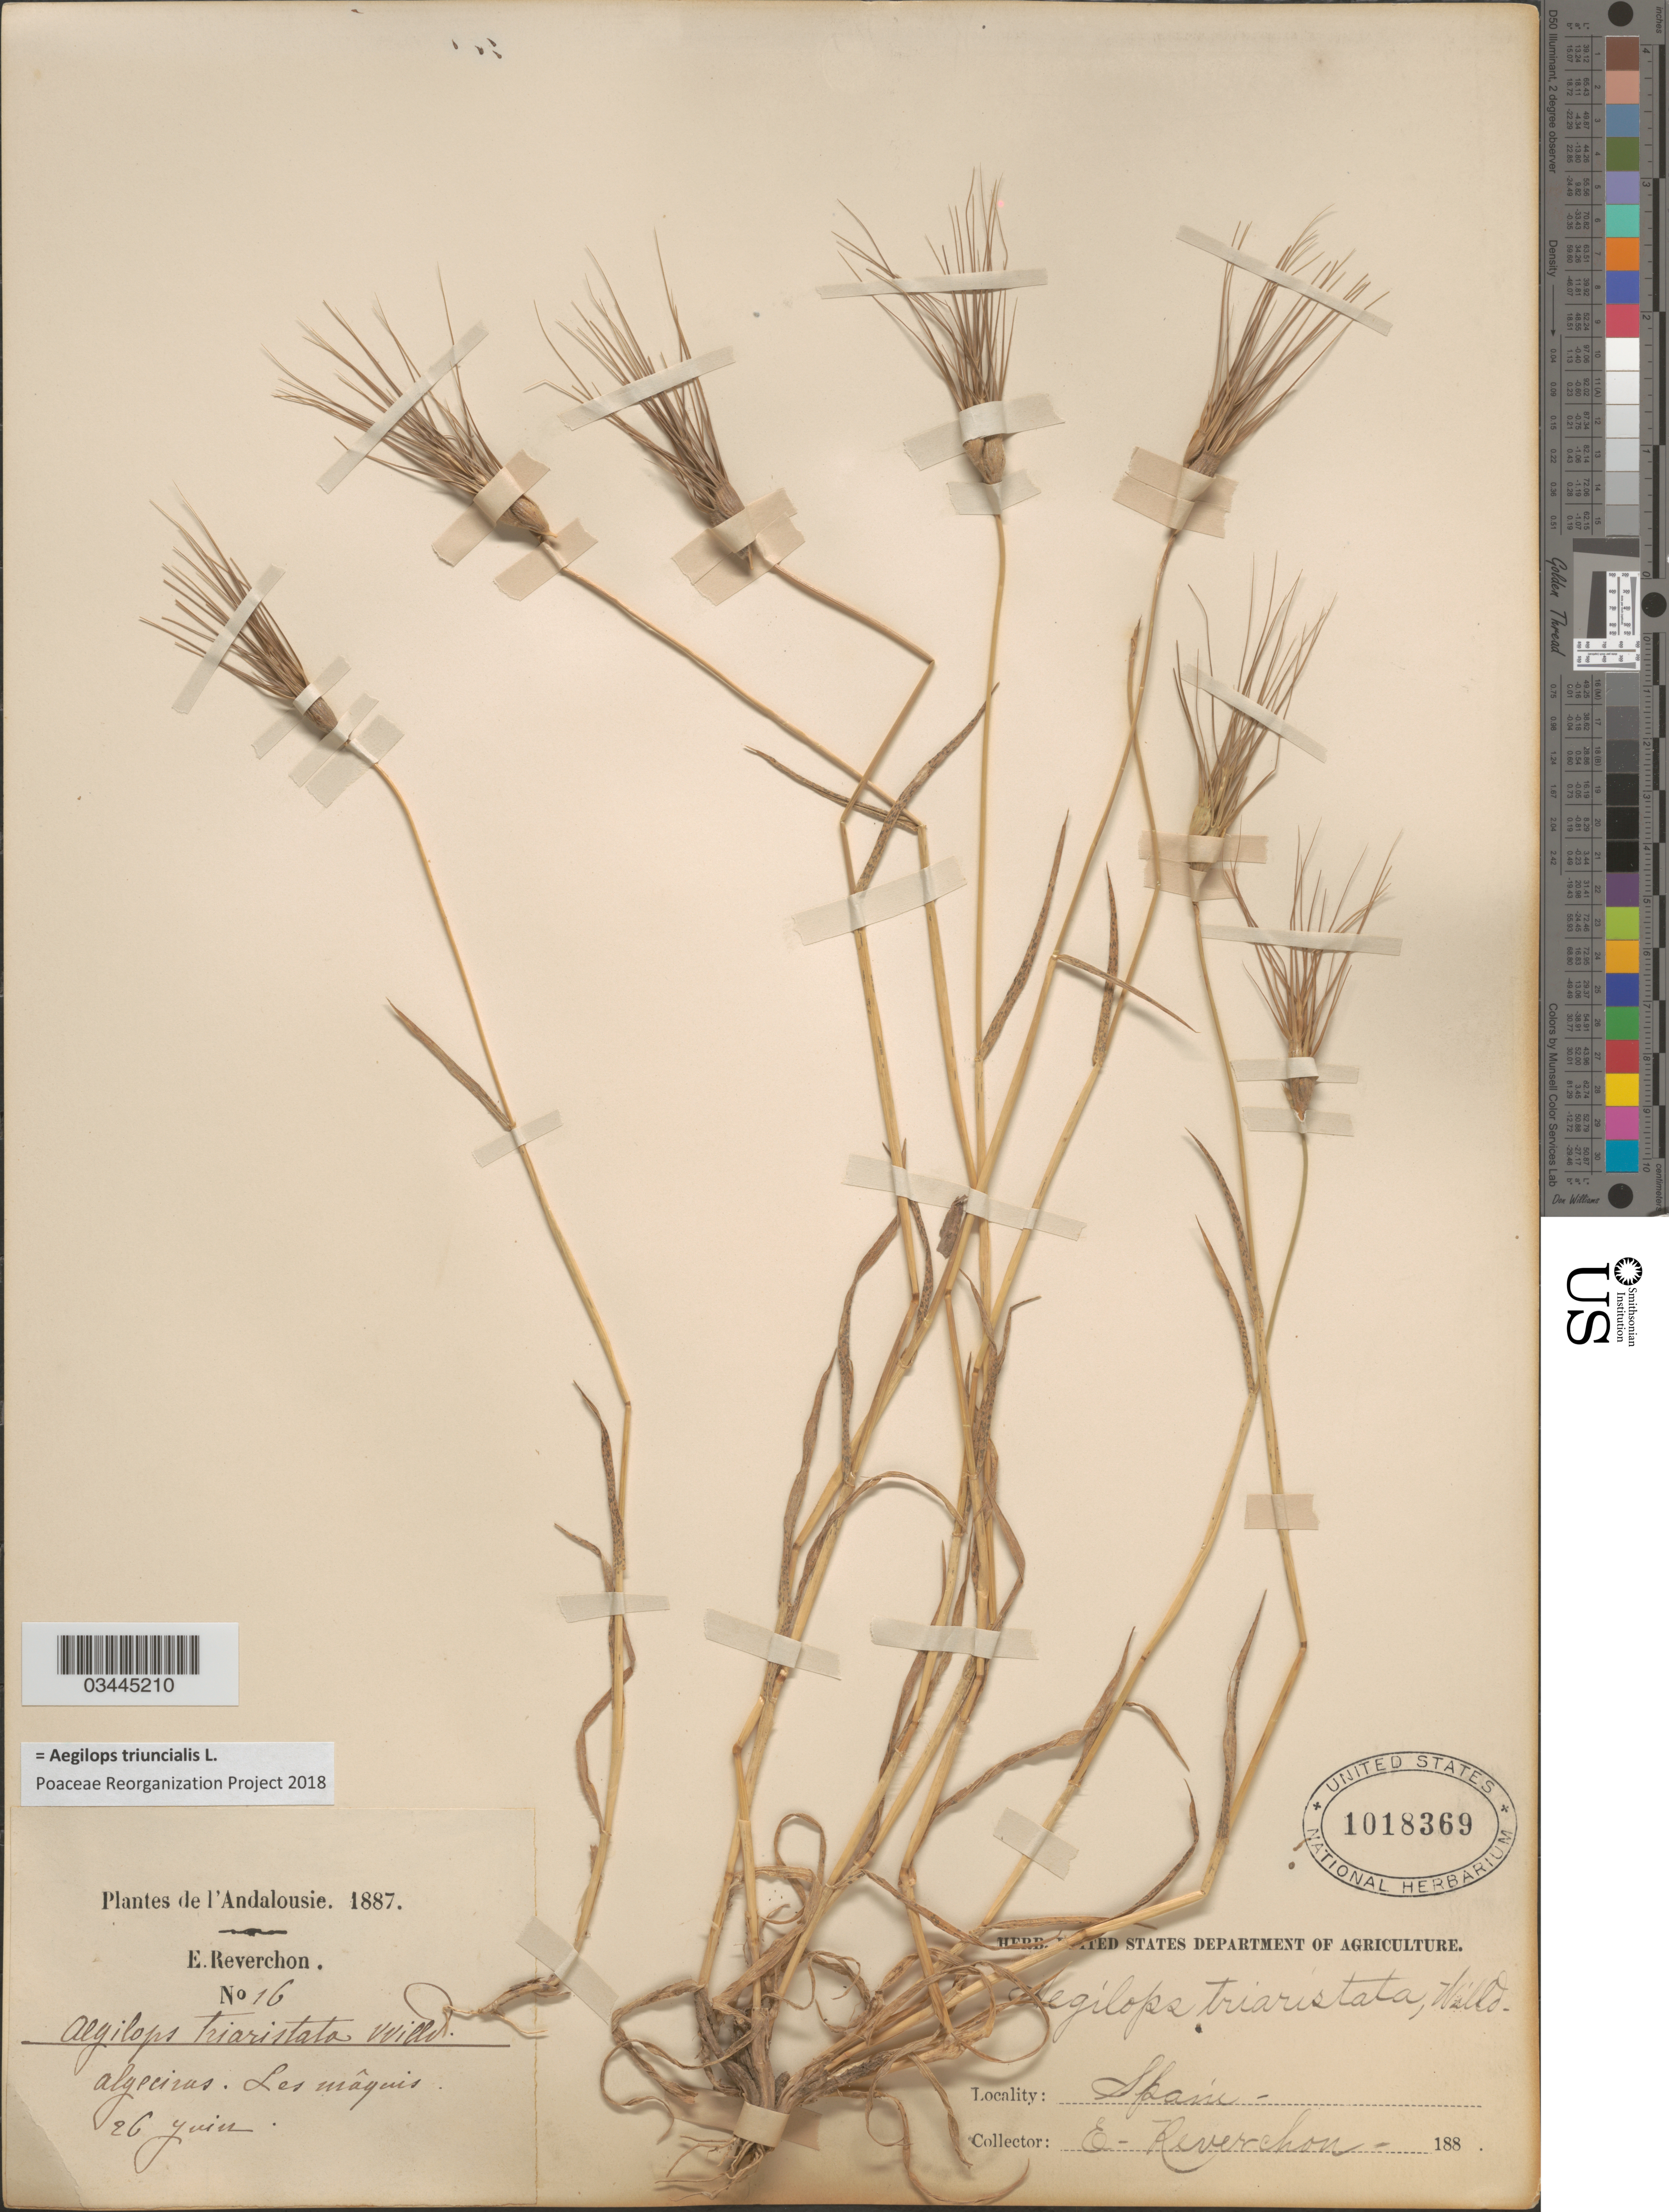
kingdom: Plantae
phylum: Tracheophyta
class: Liliopsida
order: Poales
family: Poaceae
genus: Aegilops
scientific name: Aegilops triuncialis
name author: L.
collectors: E. Reverchon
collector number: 16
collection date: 1887-06-26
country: Spain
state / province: Andalucía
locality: Andalousie. Algeciras. Les mâquis.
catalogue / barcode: US 1018369